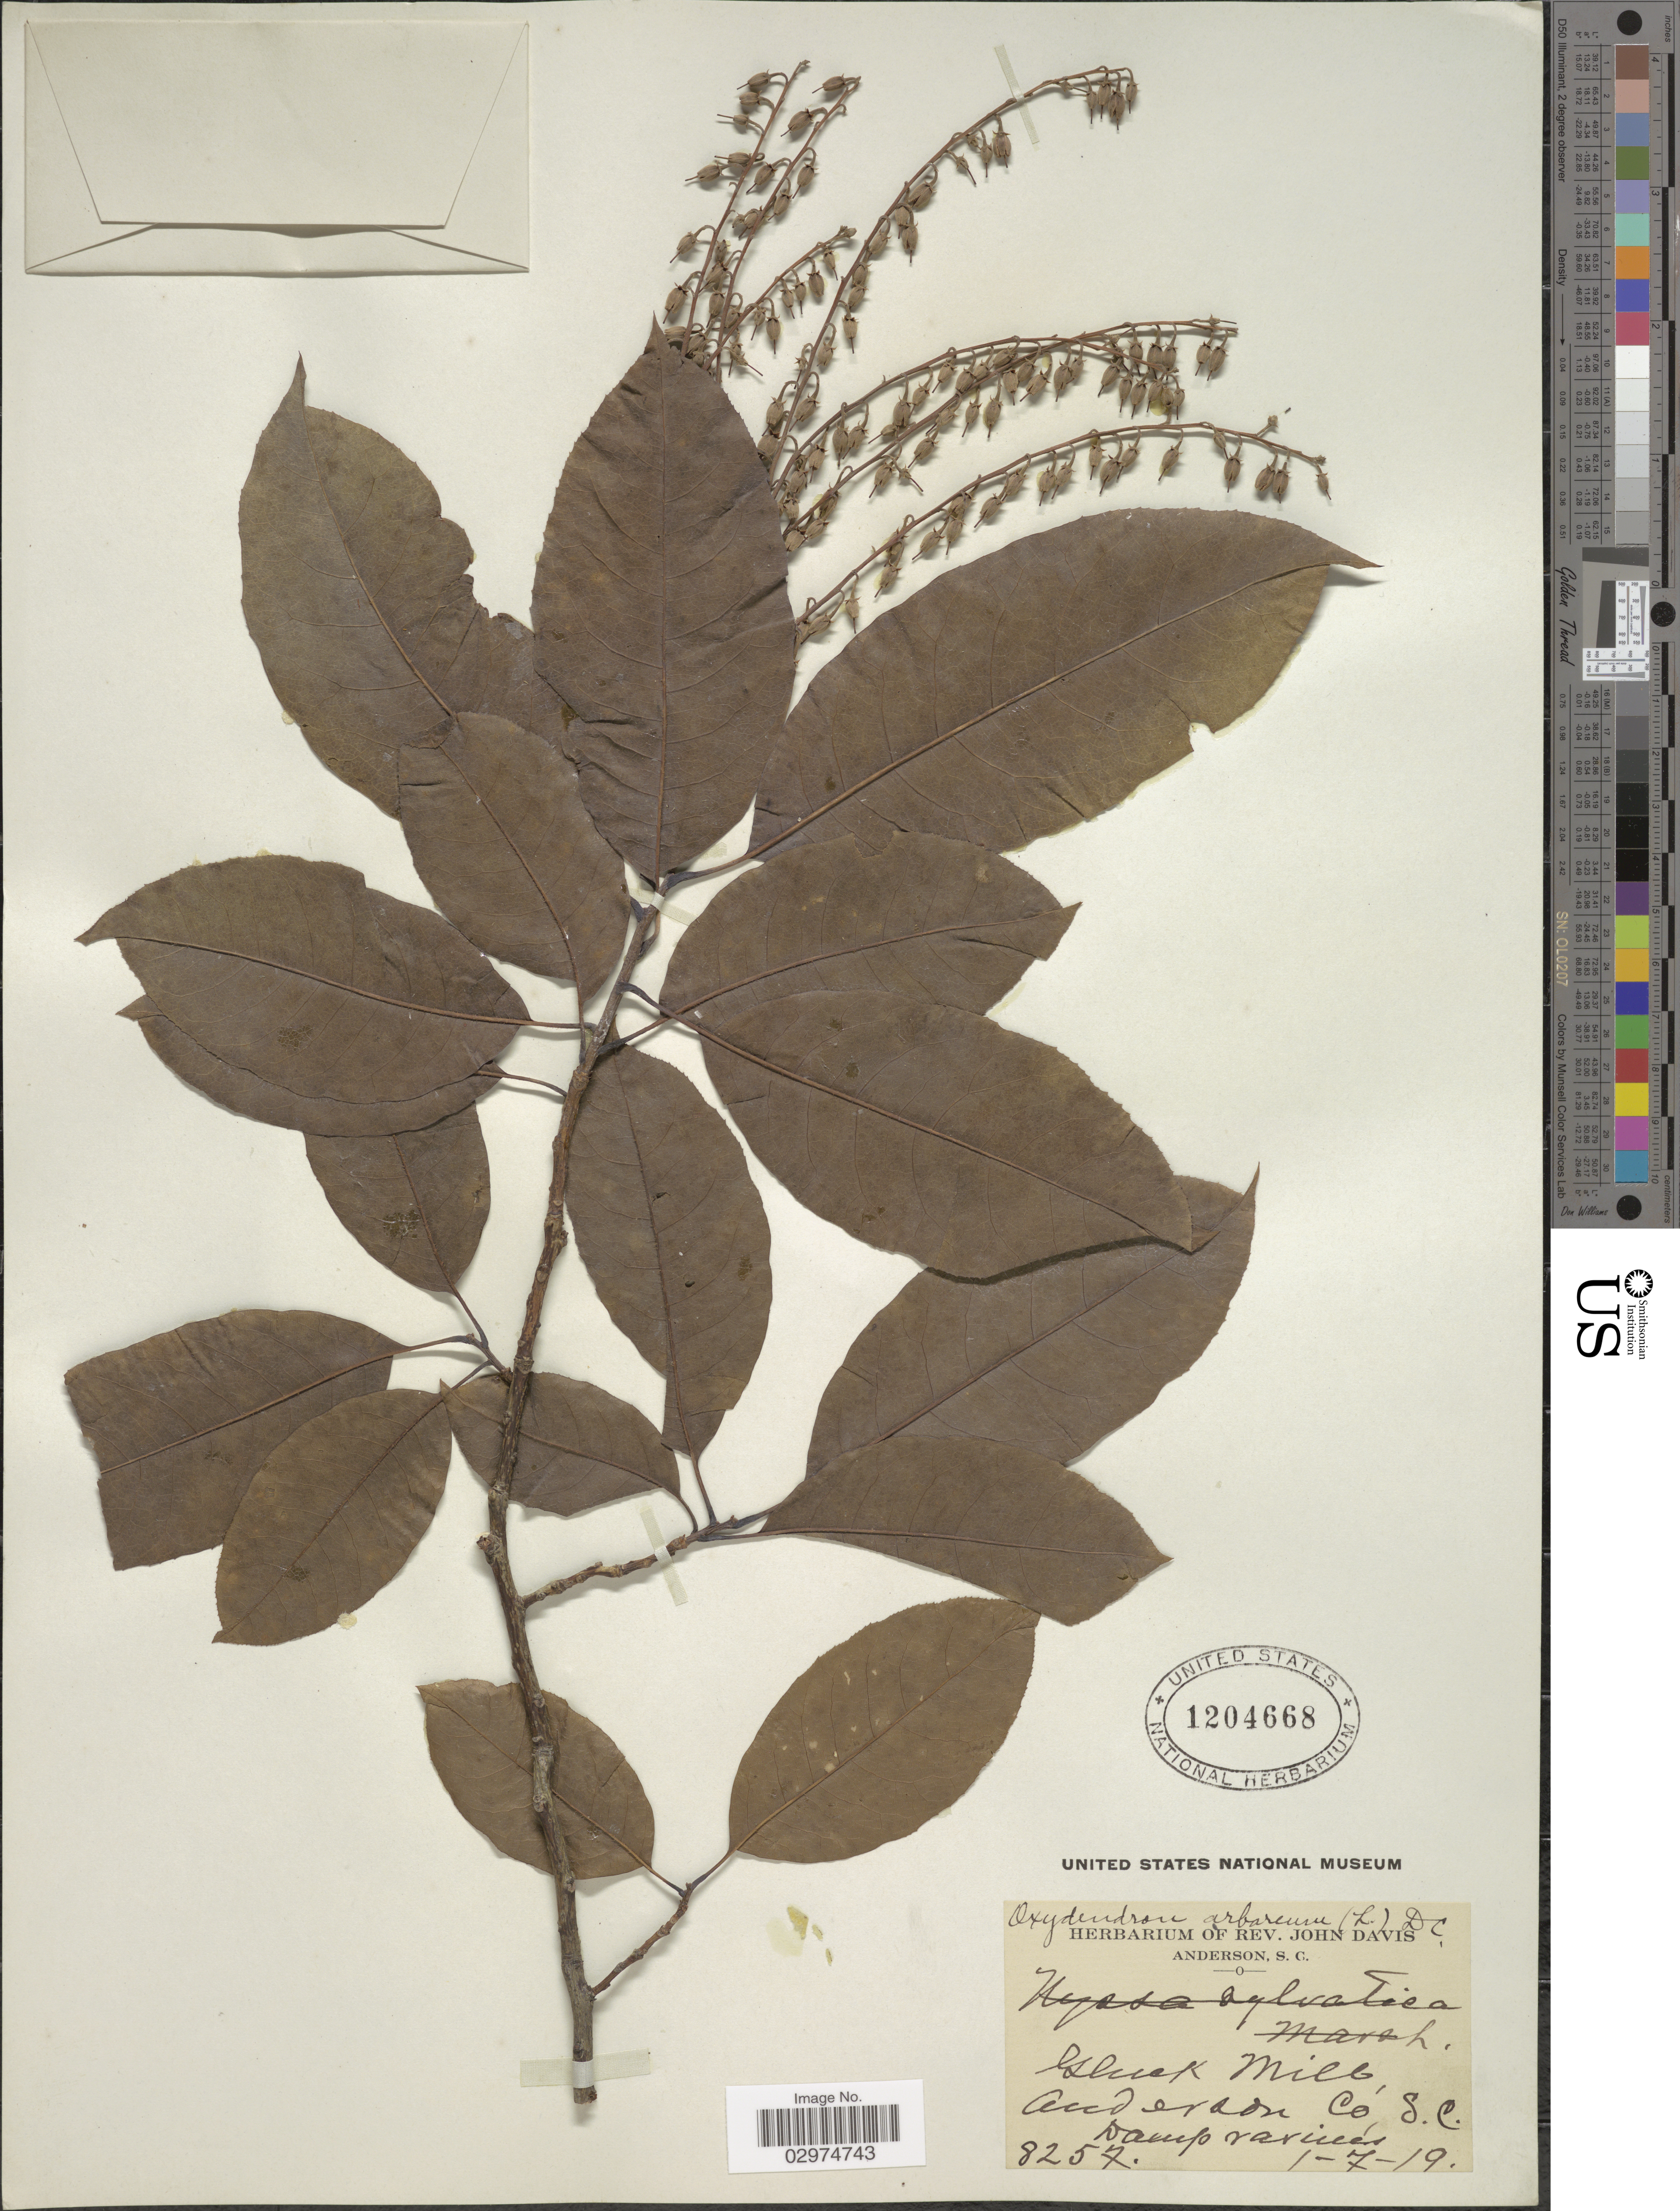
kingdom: Plantae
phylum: Tracheophyta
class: Magnoliopsida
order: Ericales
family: Ericaceae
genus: Oxydendrum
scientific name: Oxydendrum arboreum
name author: (L.) DC.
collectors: ex herb. Rev. John Davis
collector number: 8257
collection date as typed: Transcribed d/m/y: 7/1/19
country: United States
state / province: South Carolina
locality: Anderson Co.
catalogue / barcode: US 1204668